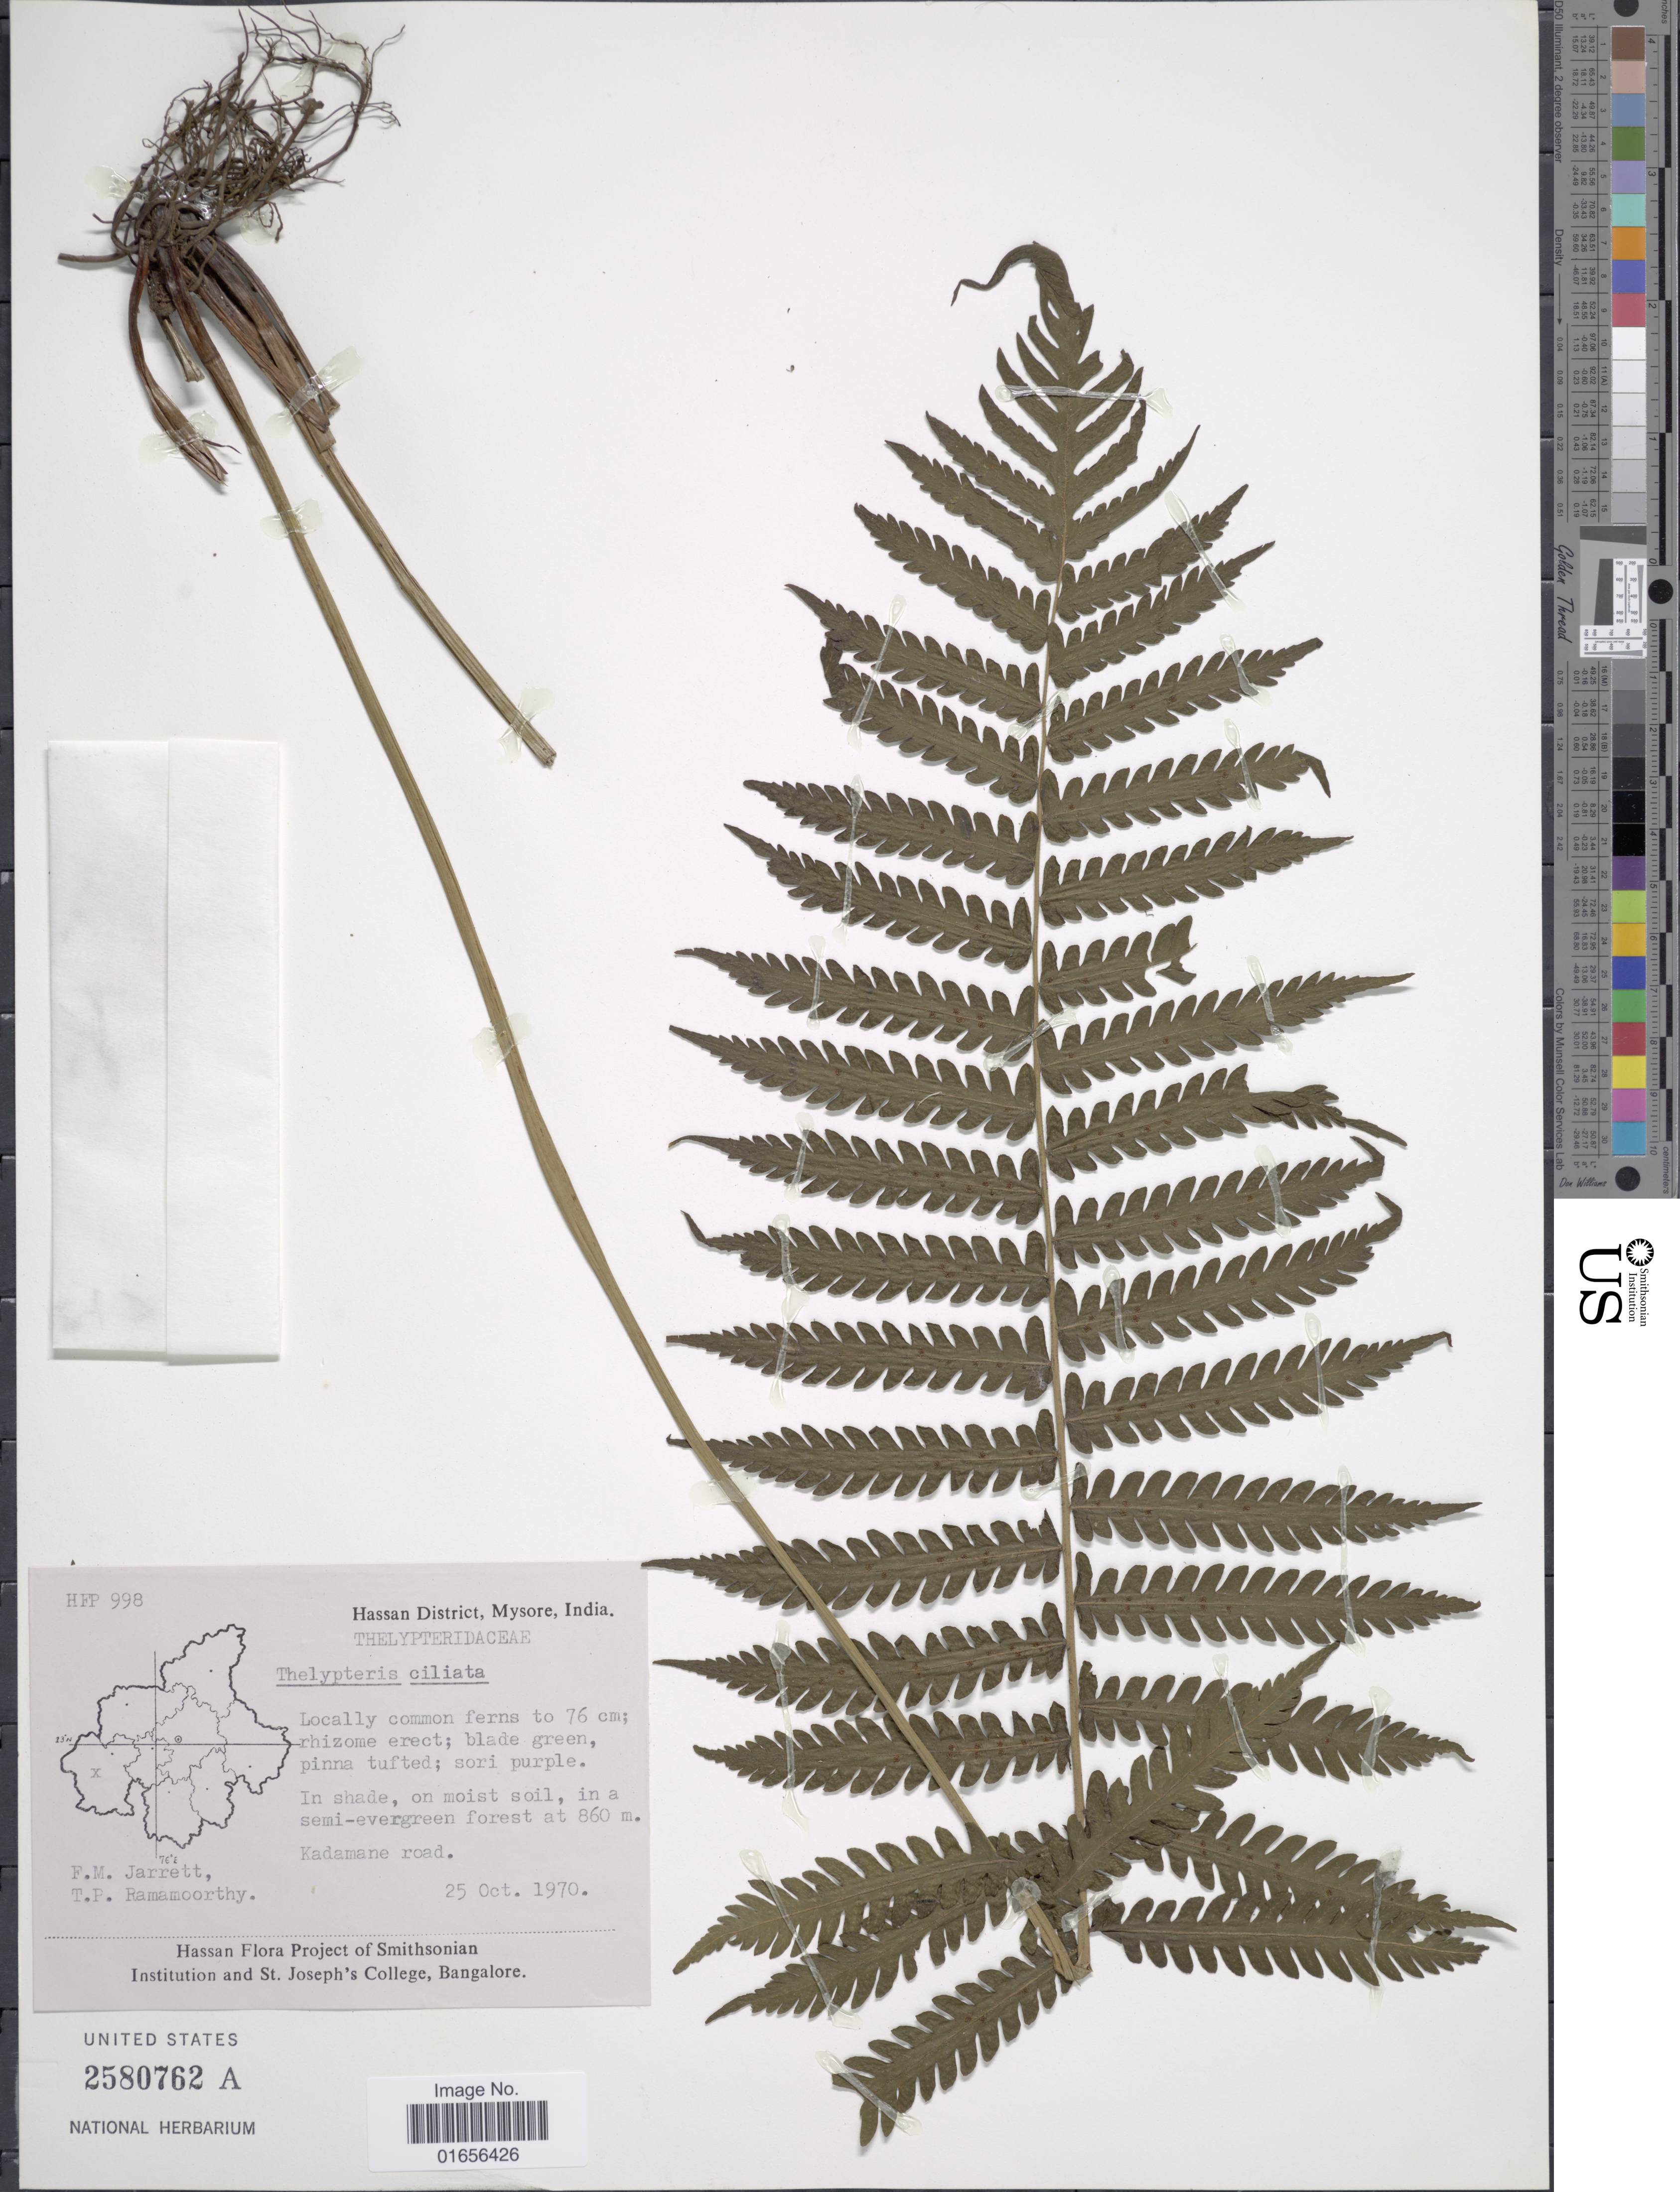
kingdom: Plantae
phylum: Tracheophyta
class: Polypodiopsida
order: Polypodiales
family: Thelypteridaceae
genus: Trigonospora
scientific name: Trigonospora ciliata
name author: (Benth.) Holttum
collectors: F. M. Jarrett & T. P. Ramamoorthy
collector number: HFP 998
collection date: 1970-10-25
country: India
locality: Hassan District, Mysore, India, Kadamane Road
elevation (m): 860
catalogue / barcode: US 2580762A